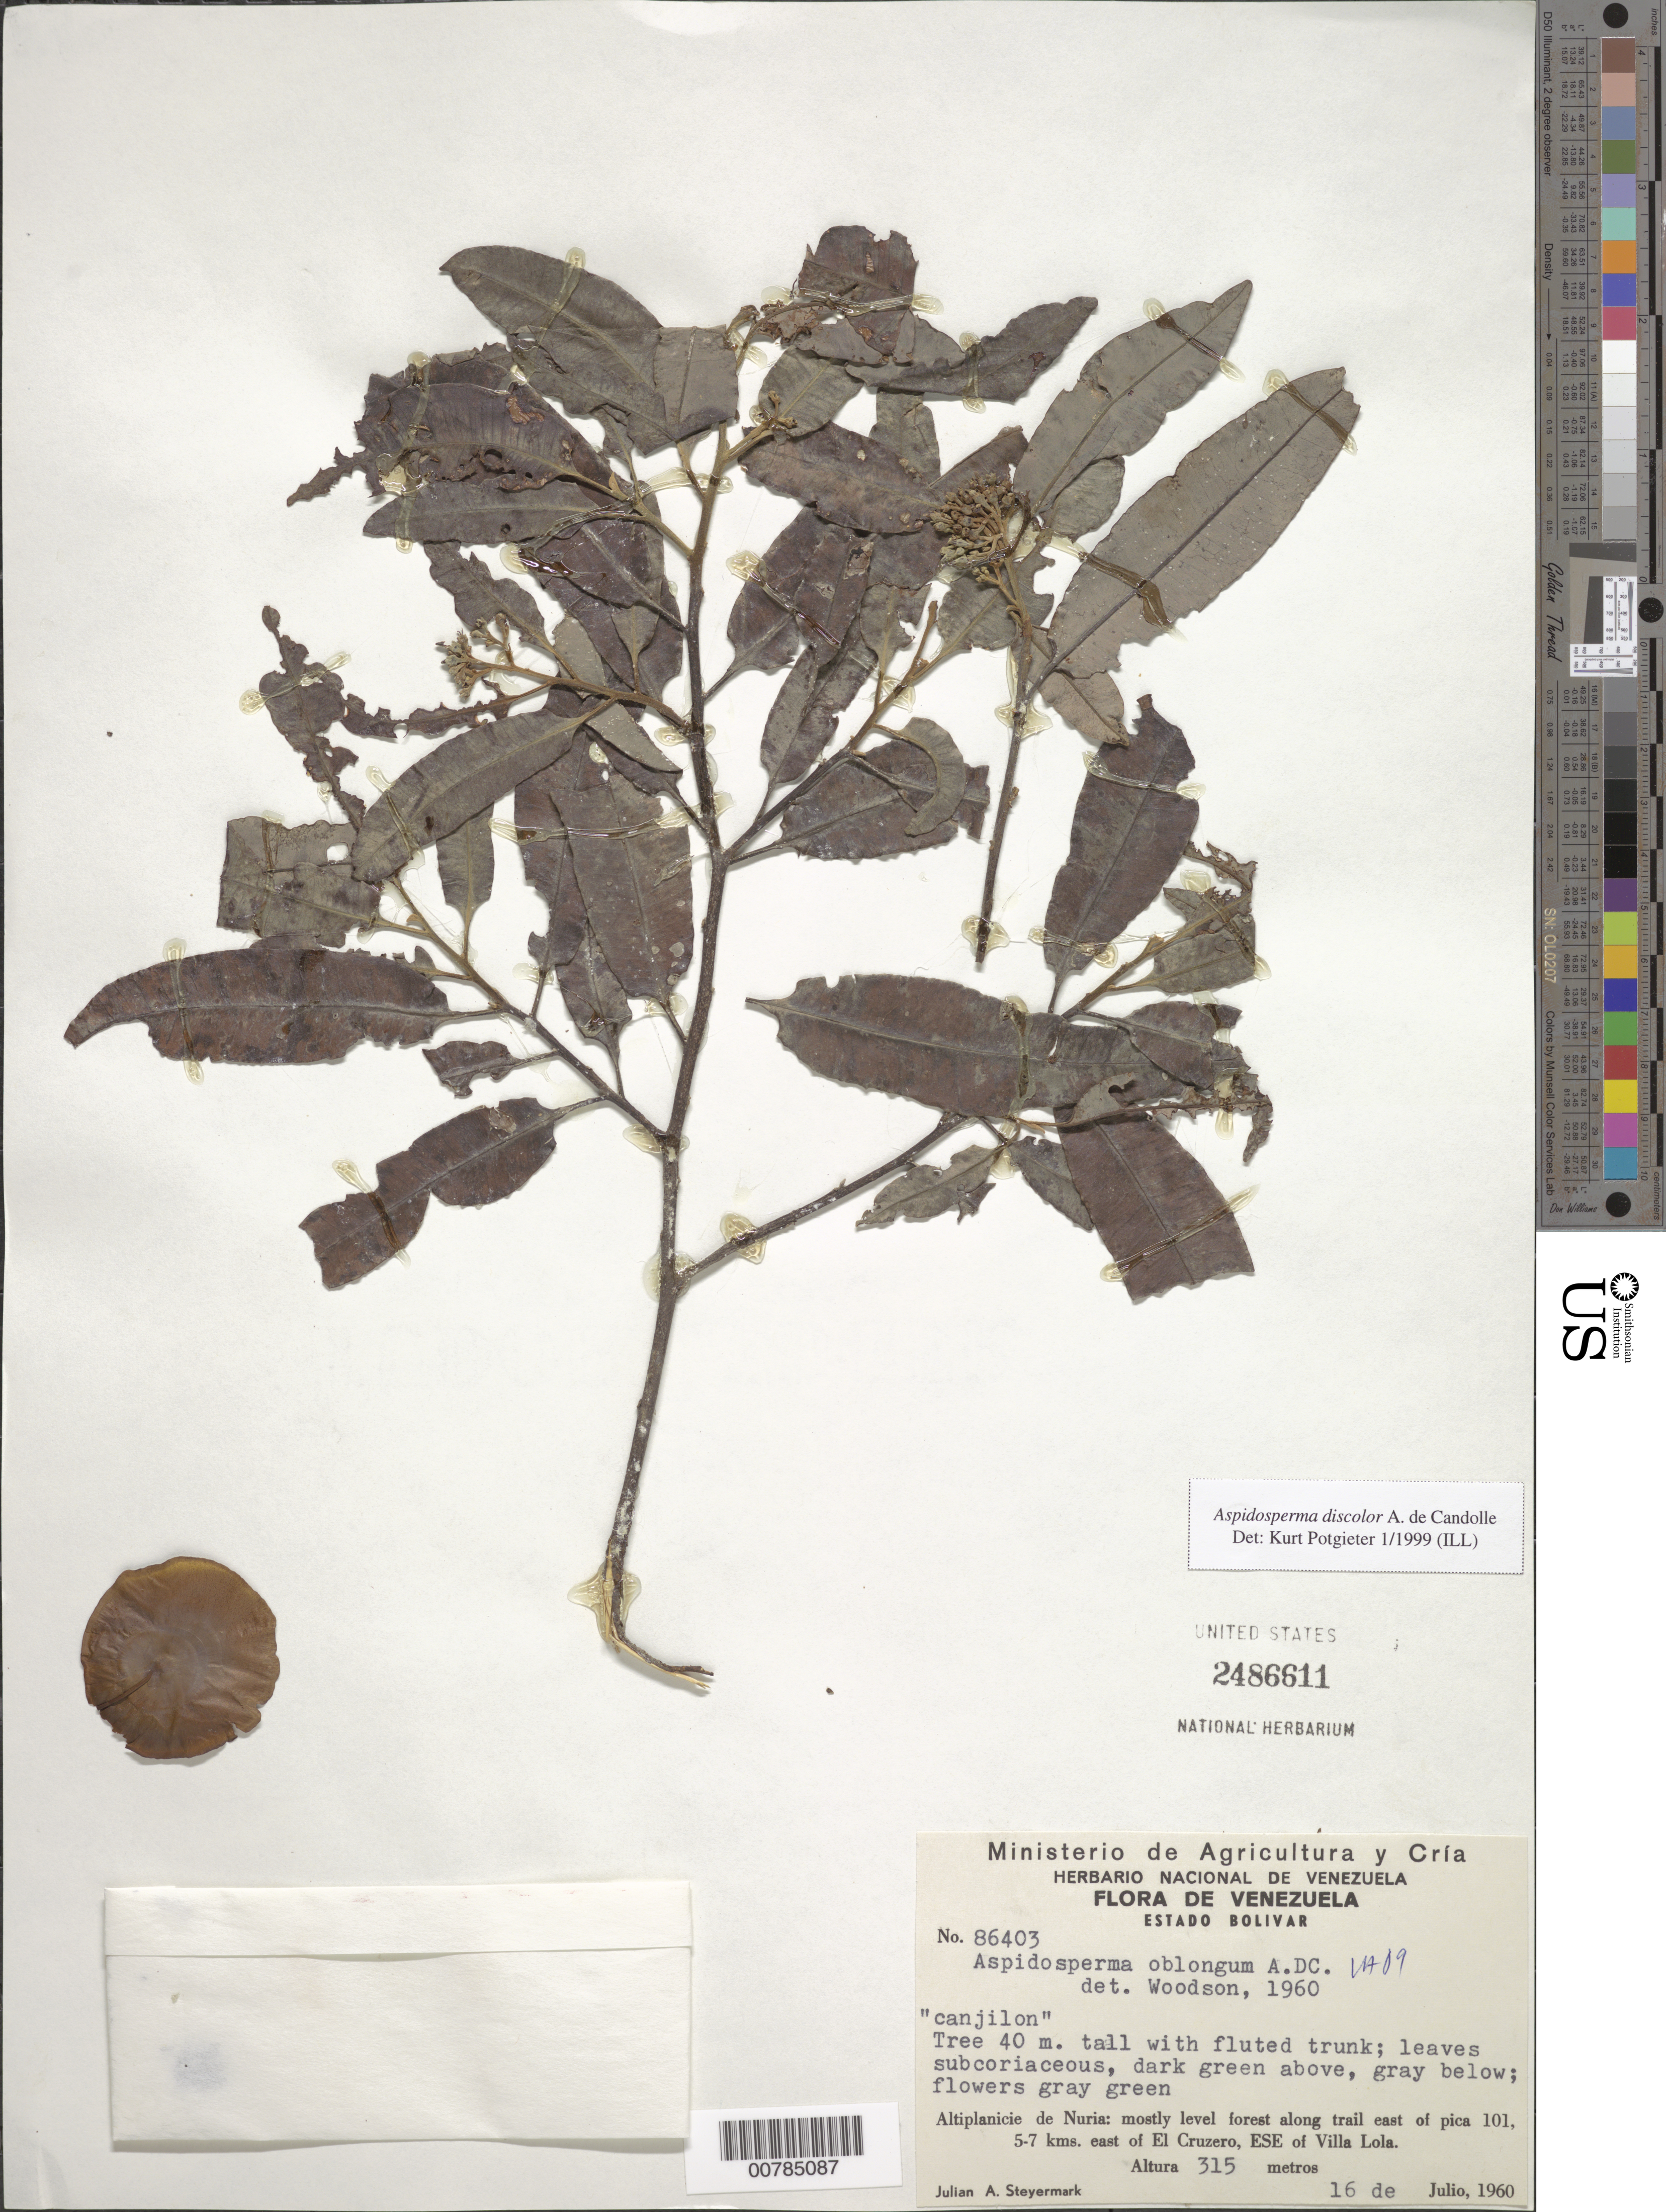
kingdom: Plantae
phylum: Tracheophyta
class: Magnoliopsida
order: Gentianales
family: Apocynaceae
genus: Aspidosperma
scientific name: Aspidosperma discolor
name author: A. DC.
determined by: Potgieter, K.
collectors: J. Steyermark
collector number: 86403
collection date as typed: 16-Jul-60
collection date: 1960-07-16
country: Venezuela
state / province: Bolívar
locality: Altiplanicie de Nuria, trail E of pk 101, 5-7 km E of El Cruzero, ESE of Villa Lola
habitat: Mostly level forest along trail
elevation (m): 315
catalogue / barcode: US 2486611